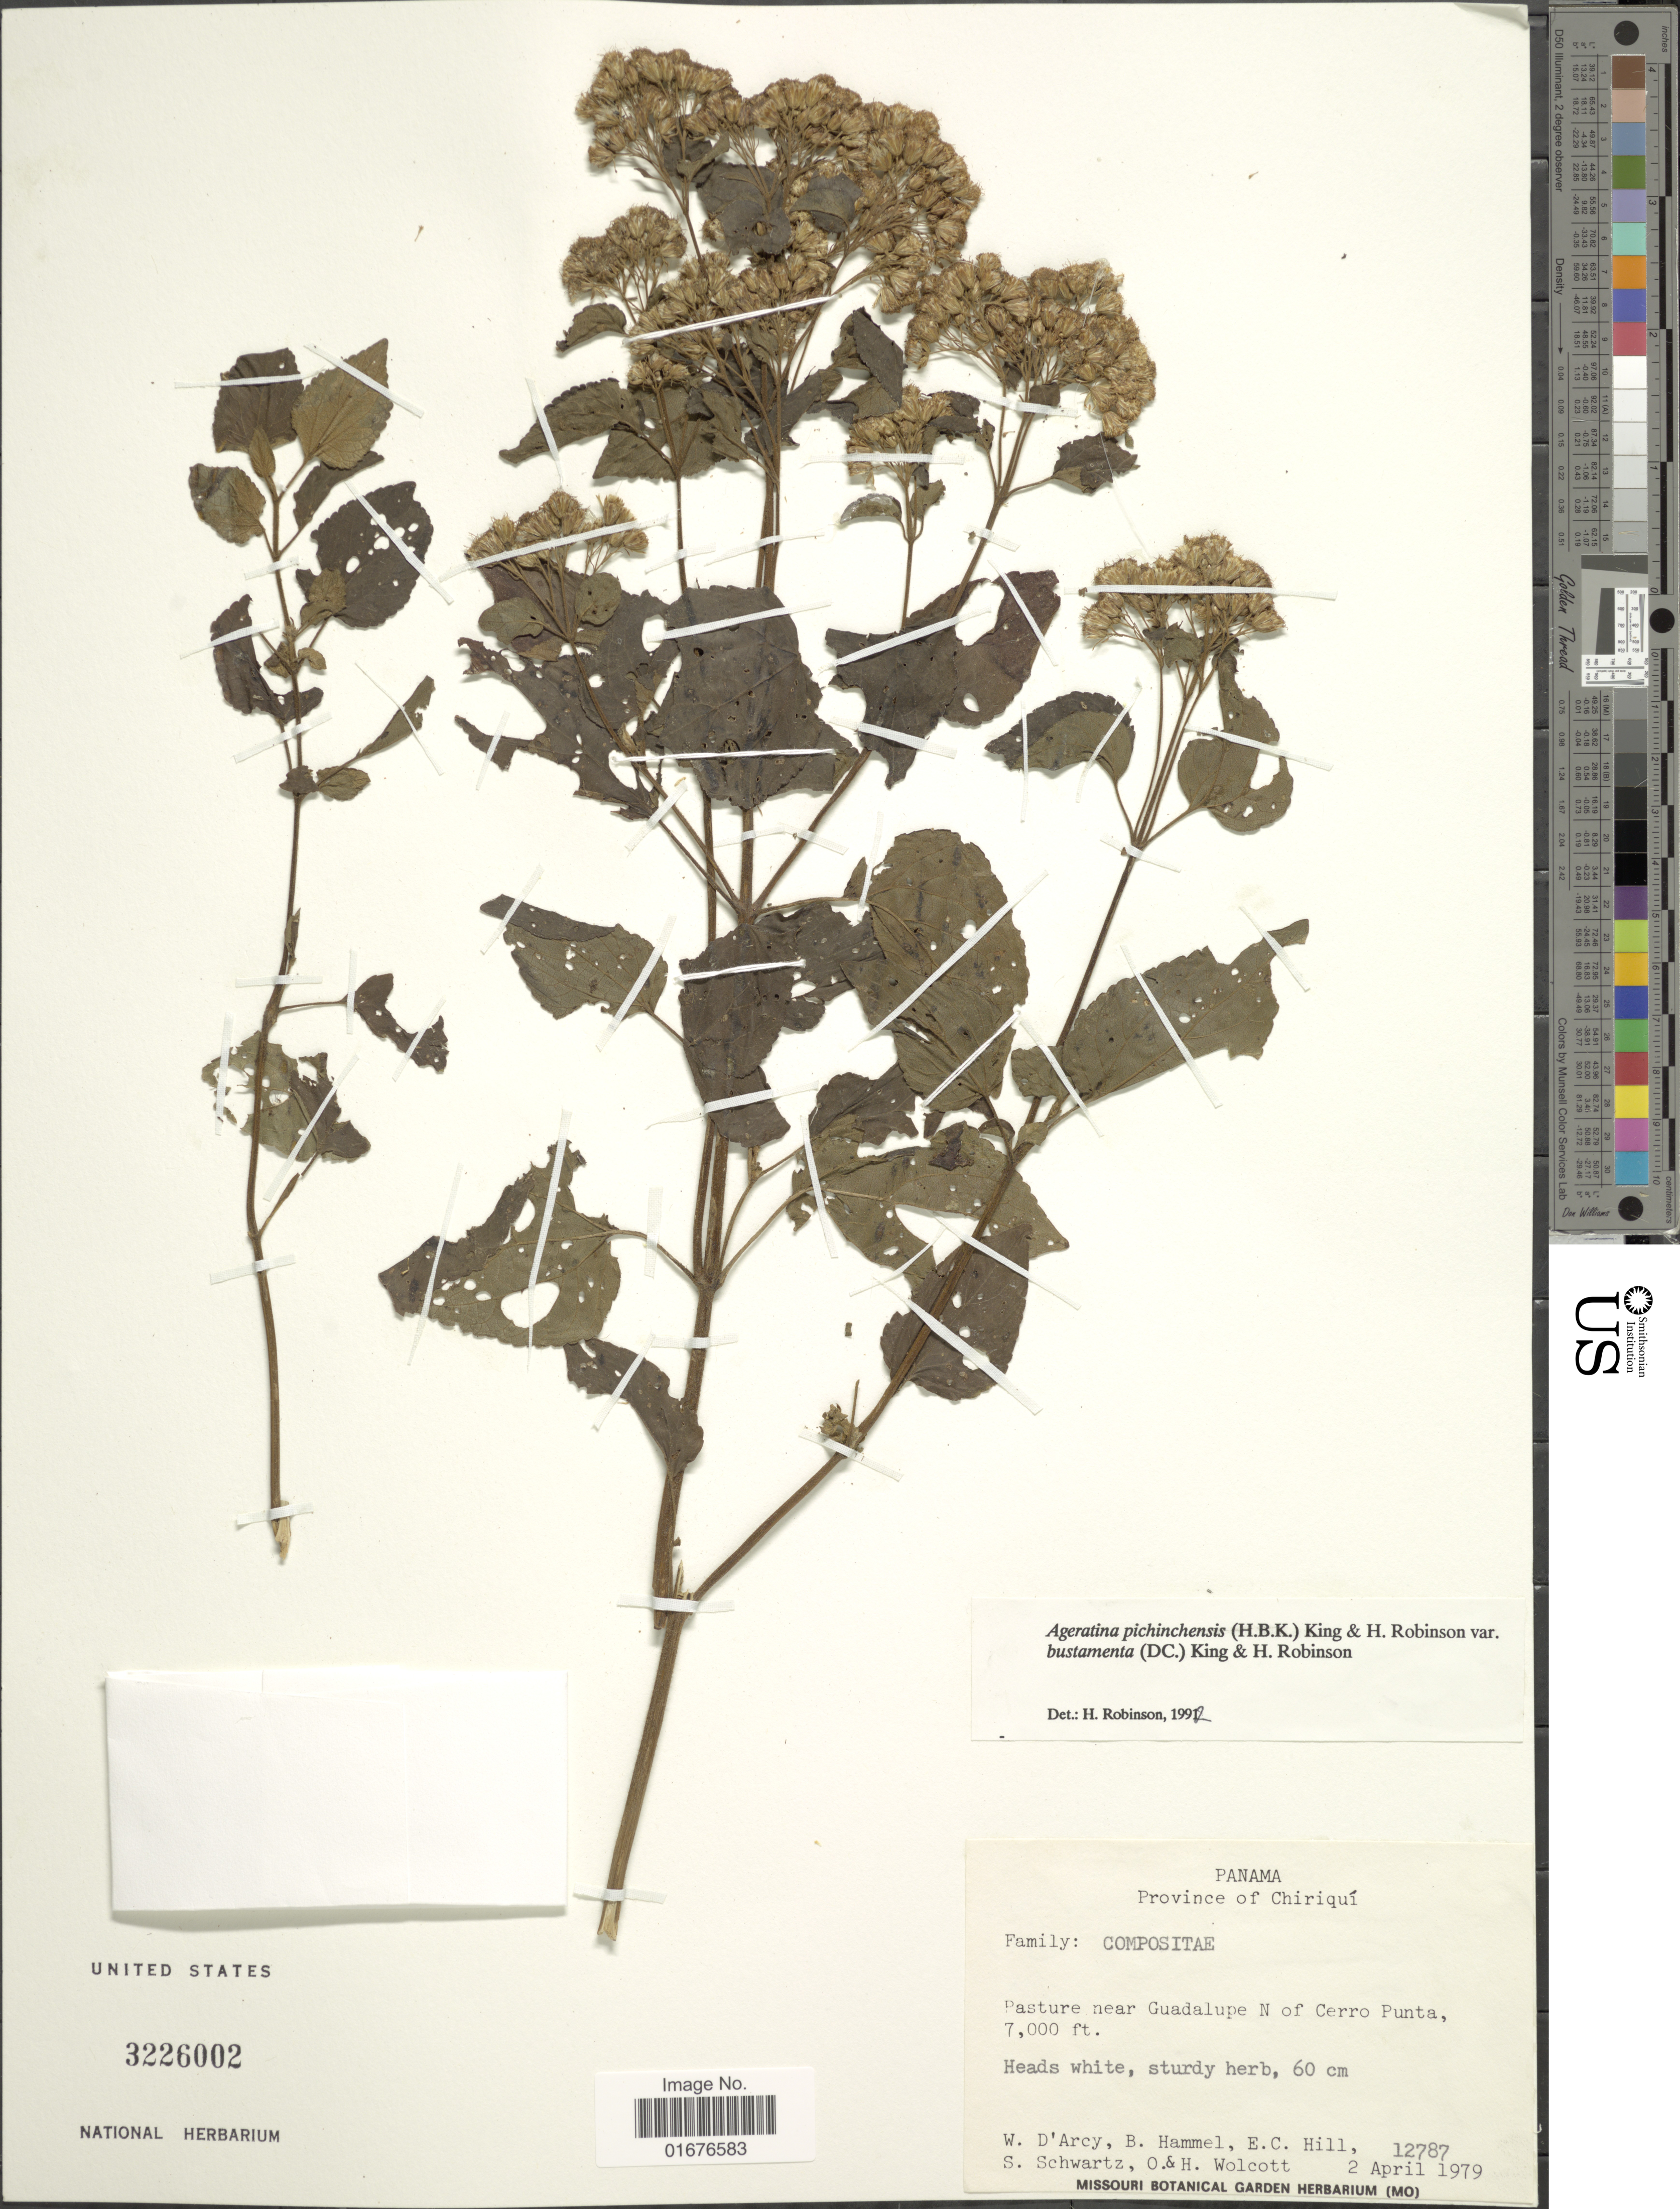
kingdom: Plantae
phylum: Tracheophyta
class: Magnoliopsida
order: Asterales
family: Asteraceae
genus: Ageratina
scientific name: Ageratina pichinchensis var. bustamenta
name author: (DC.) R.M. King & H. Rob.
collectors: W. G. D'Arcy, B. Hammel, E. C. Hill, S. Schwartz & et al.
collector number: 12787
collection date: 1979-04-02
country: Panama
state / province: Chiriqui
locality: Pasture near Guadalupe N of Cerro Punta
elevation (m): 2134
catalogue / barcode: US 3226002